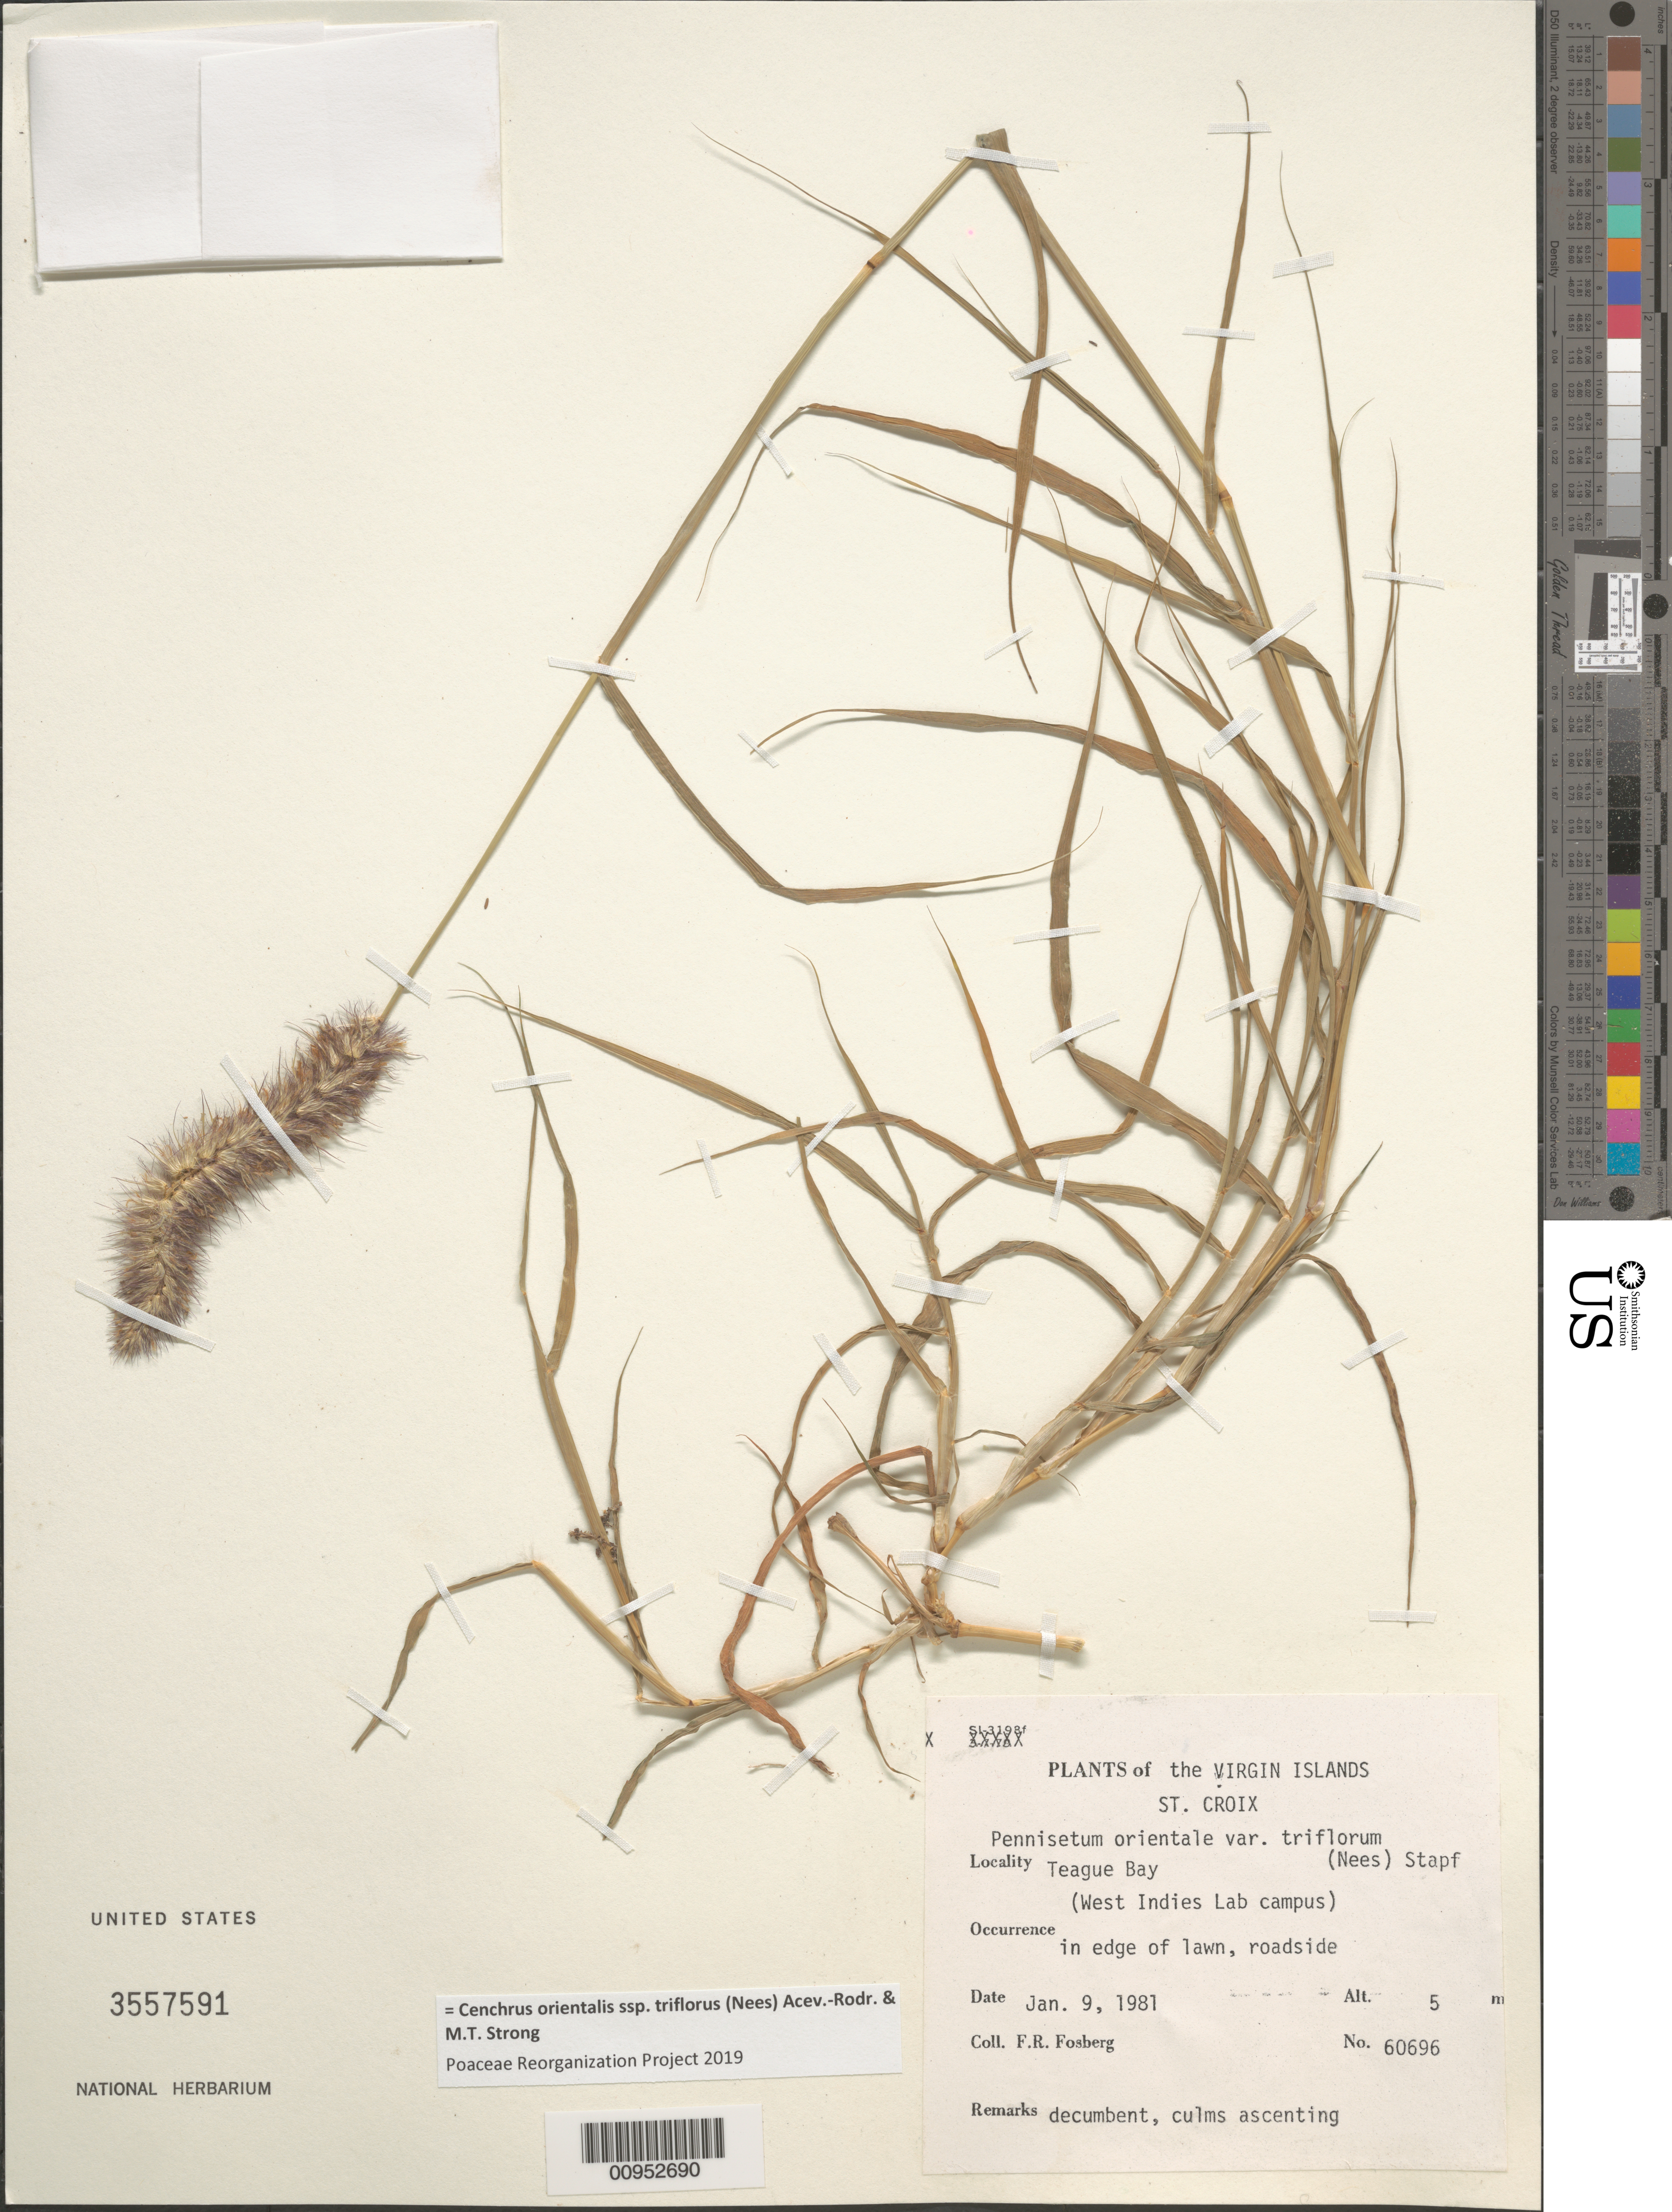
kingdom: Plantae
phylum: Tracheophyta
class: Liliopsida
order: Poales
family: Poaceae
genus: Cenchrus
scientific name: Cenchrus orientalis subsp. triflorus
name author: (Nees) Acev.-Rodr. & M.T. Strong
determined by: Poaceae Reorganization Project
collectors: F. R. Fosberg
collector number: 60696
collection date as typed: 09 Jan 1981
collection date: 1981-01-09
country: U.S. Virgin Islands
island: St. Croix I.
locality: Teague Bay (West Indies Lab campus)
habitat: In edge of lawn, roadside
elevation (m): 5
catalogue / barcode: US 3557591